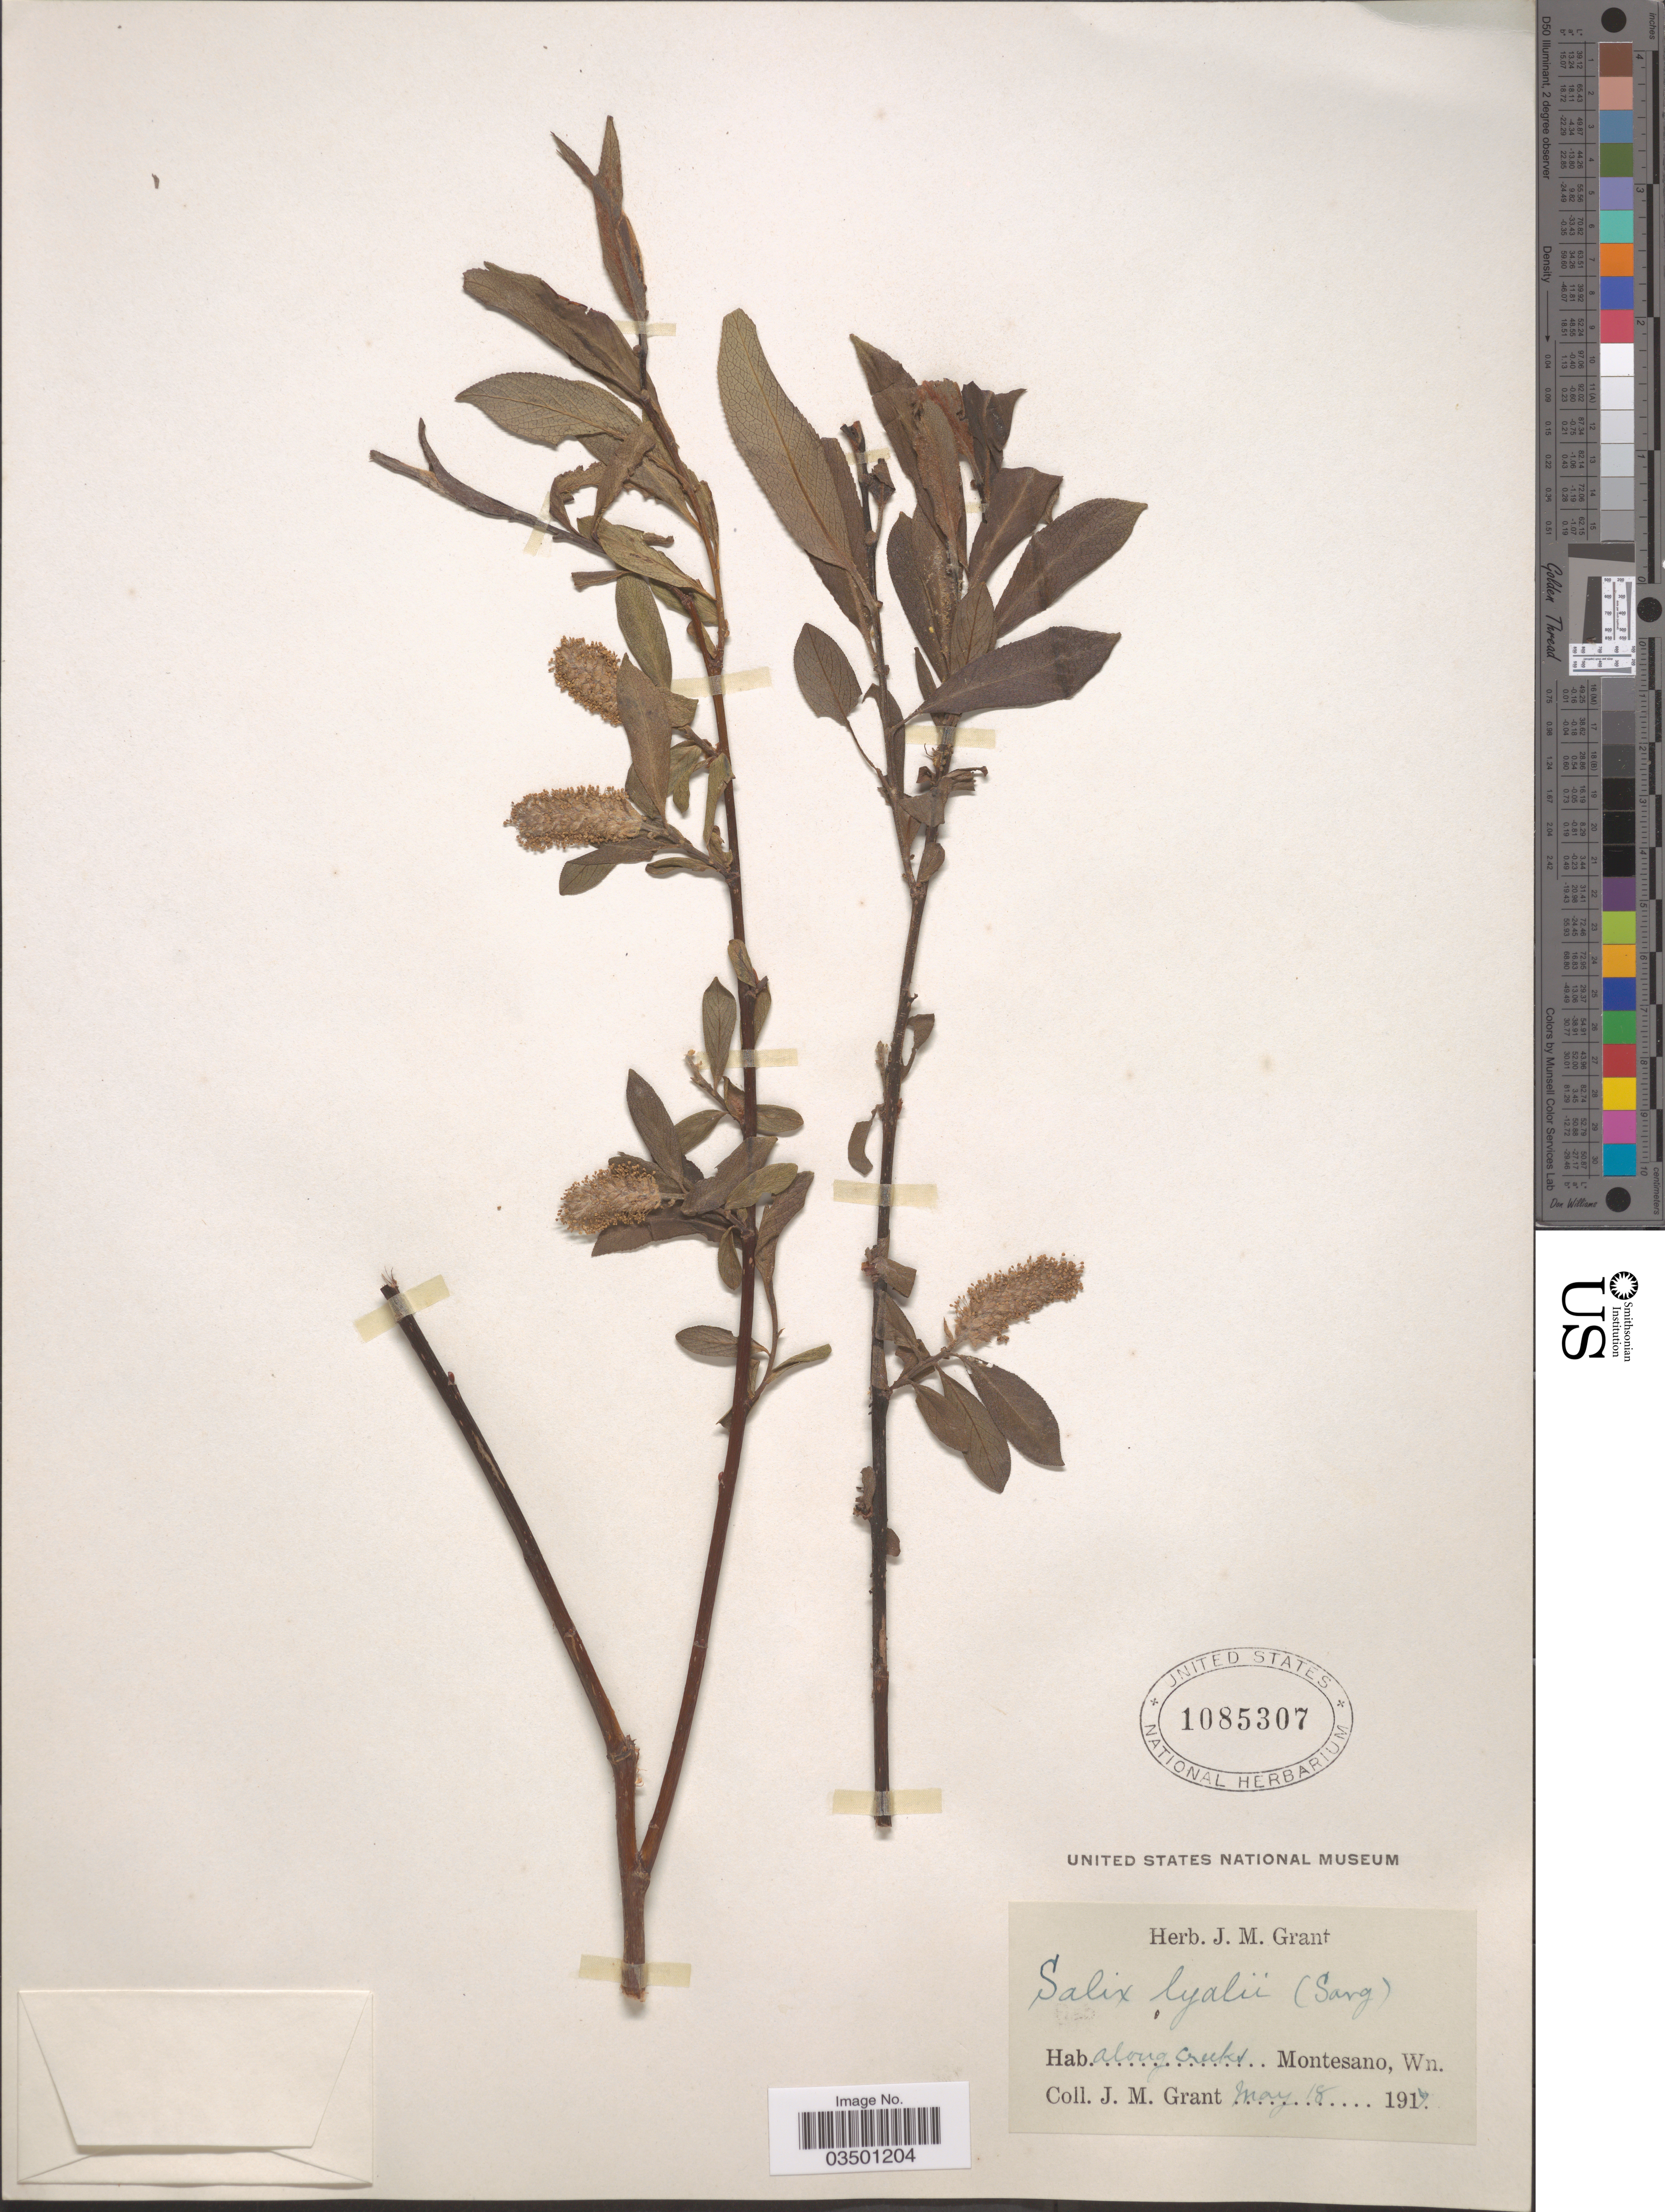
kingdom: Plantae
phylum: Tracheophyta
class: Magnoliopsida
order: Malpighiales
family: Salicaceae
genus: Salix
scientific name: Salix lasiandra var. lyallii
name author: Sarg.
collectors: J. M. Grant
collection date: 1917-05-18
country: United States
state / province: Washington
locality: Along creeks Montesano.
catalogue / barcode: US 1085307